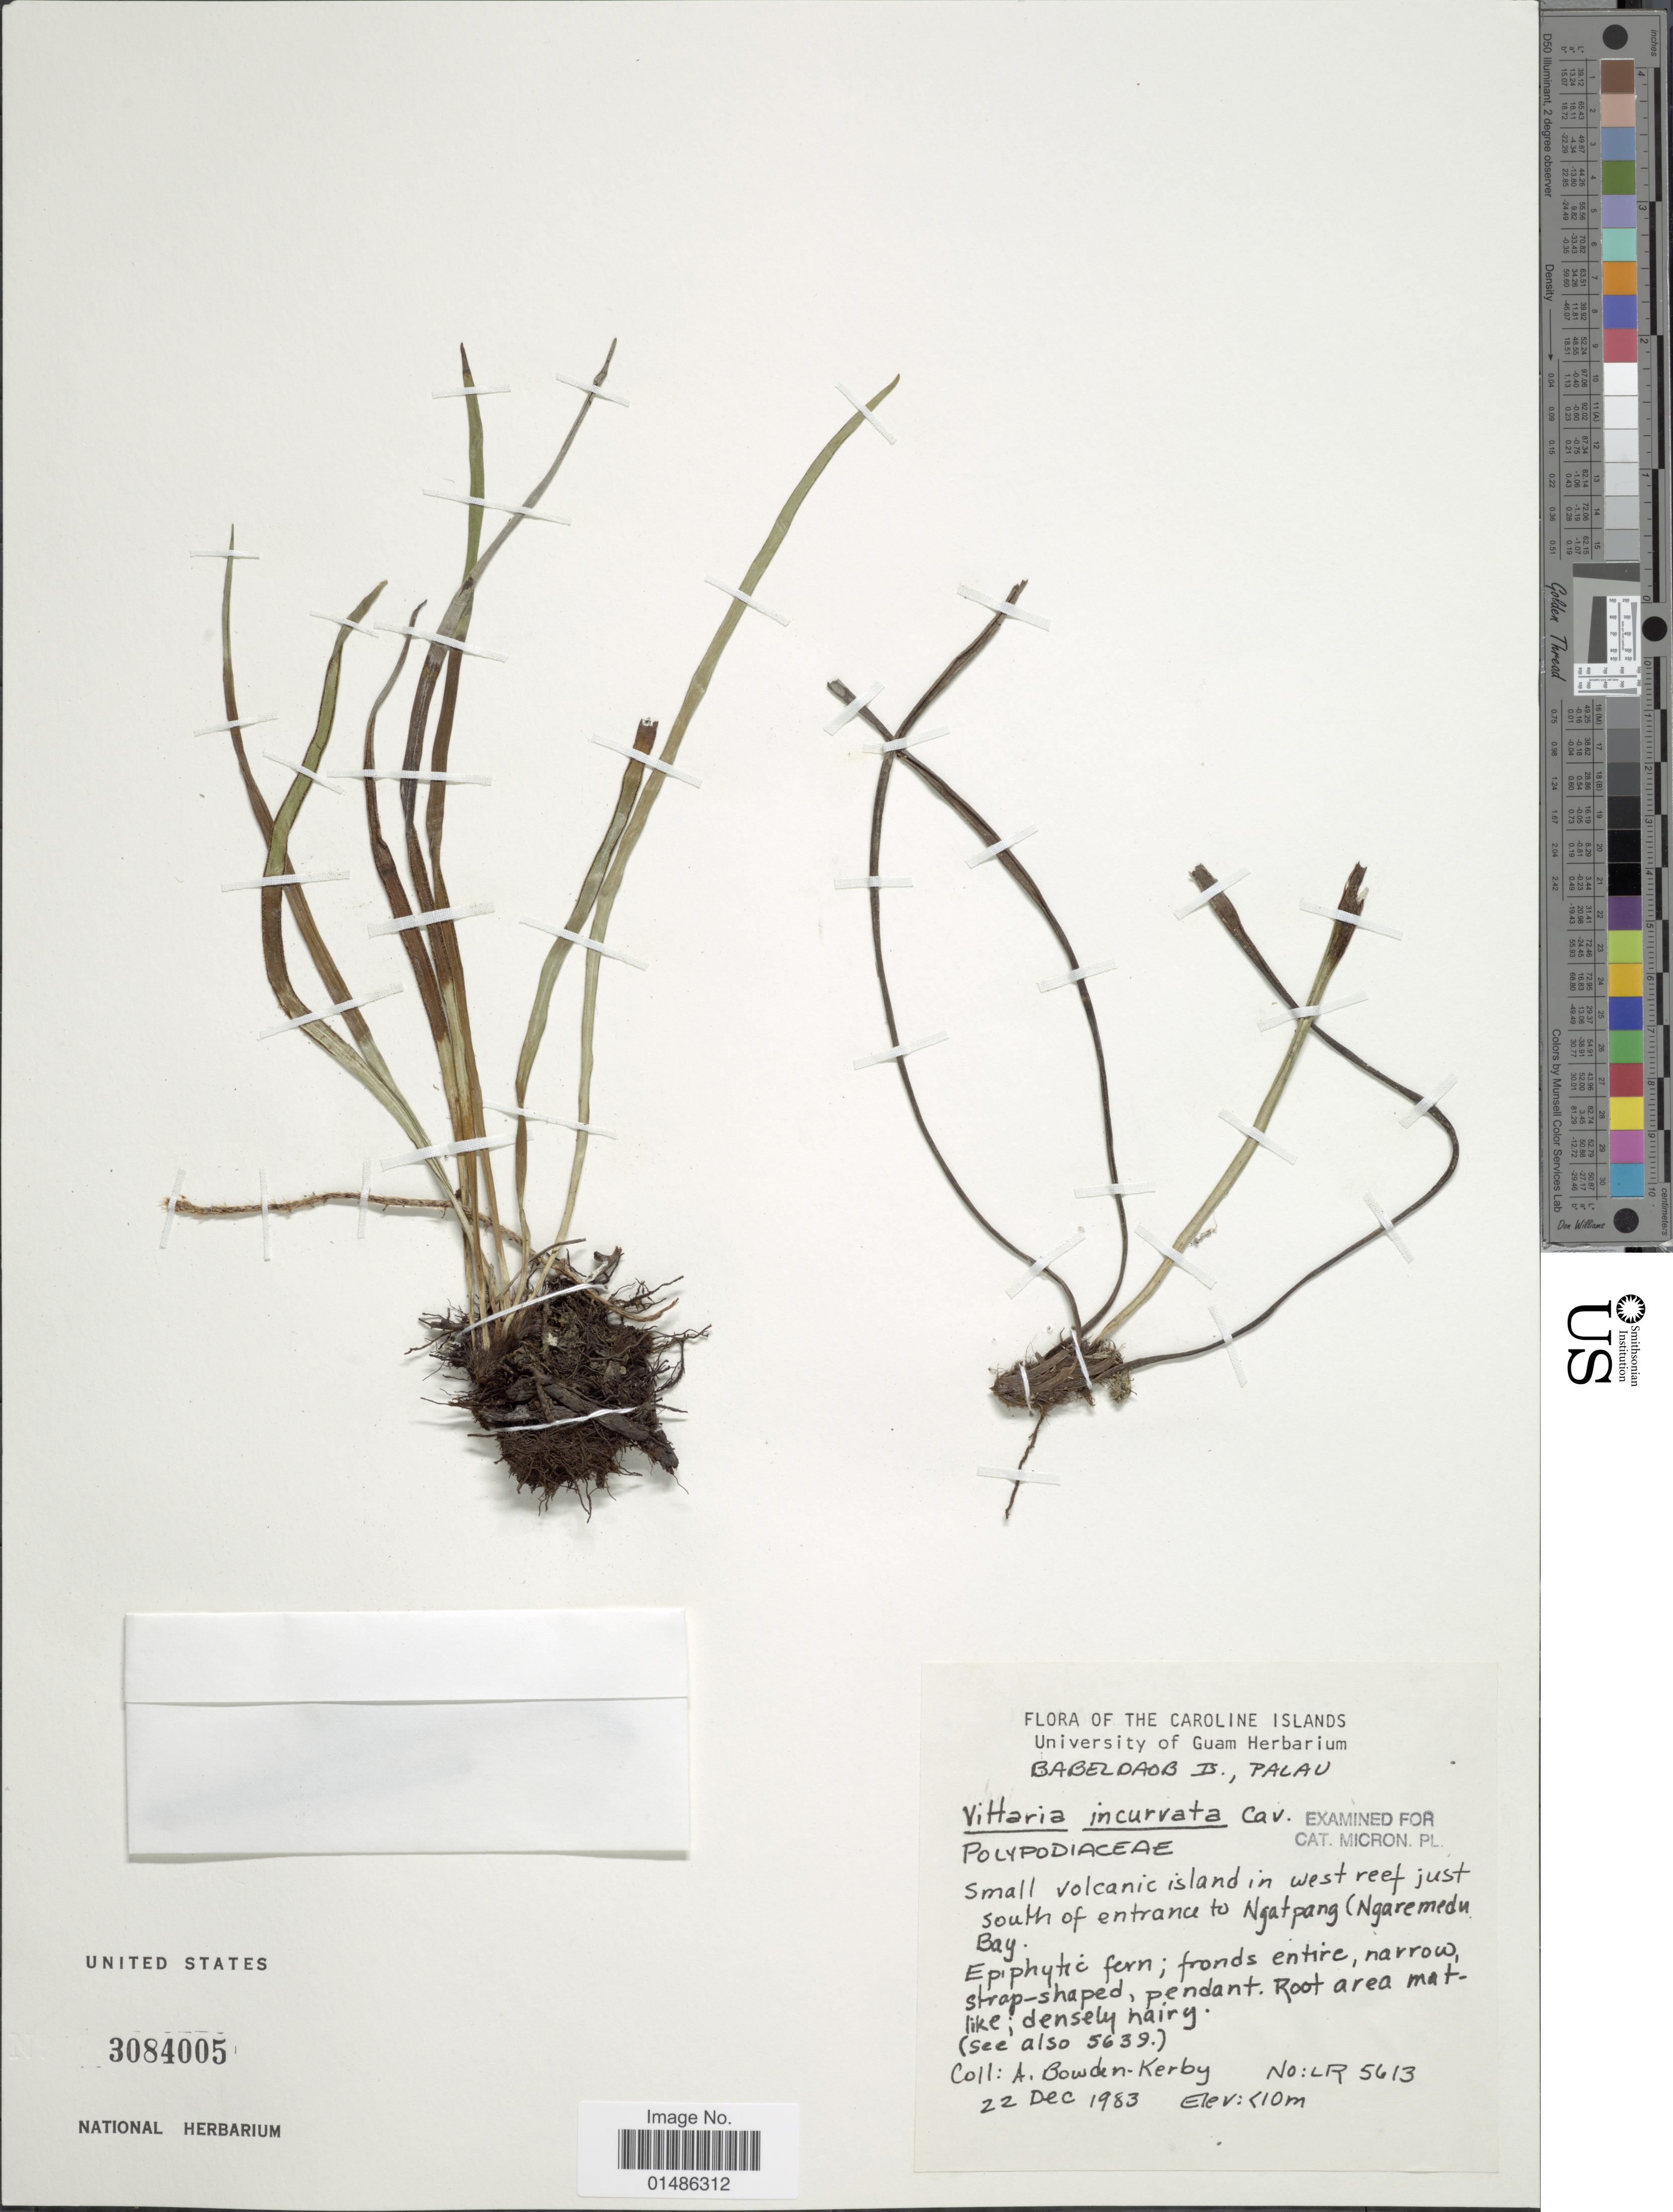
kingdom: Plantae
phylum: Tracheophyta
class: Polypodiopsida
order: Polypodiales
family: Pteridaceae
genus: Haplopteris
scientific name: Haplopteris ensiformis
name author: (Sw.) E.H. Crane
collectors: A. Bowden-Kerby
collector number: LR 5613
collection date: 1983-12-22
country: Palau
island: Babeldaob [Babelthuap]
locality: Caroline Islands. Babeldaob Is., Palau. Small volcanic island in west reef just south of entrance to Ngatpang (Ngaremedu Bay).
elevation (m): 10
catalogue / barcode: US 3084005